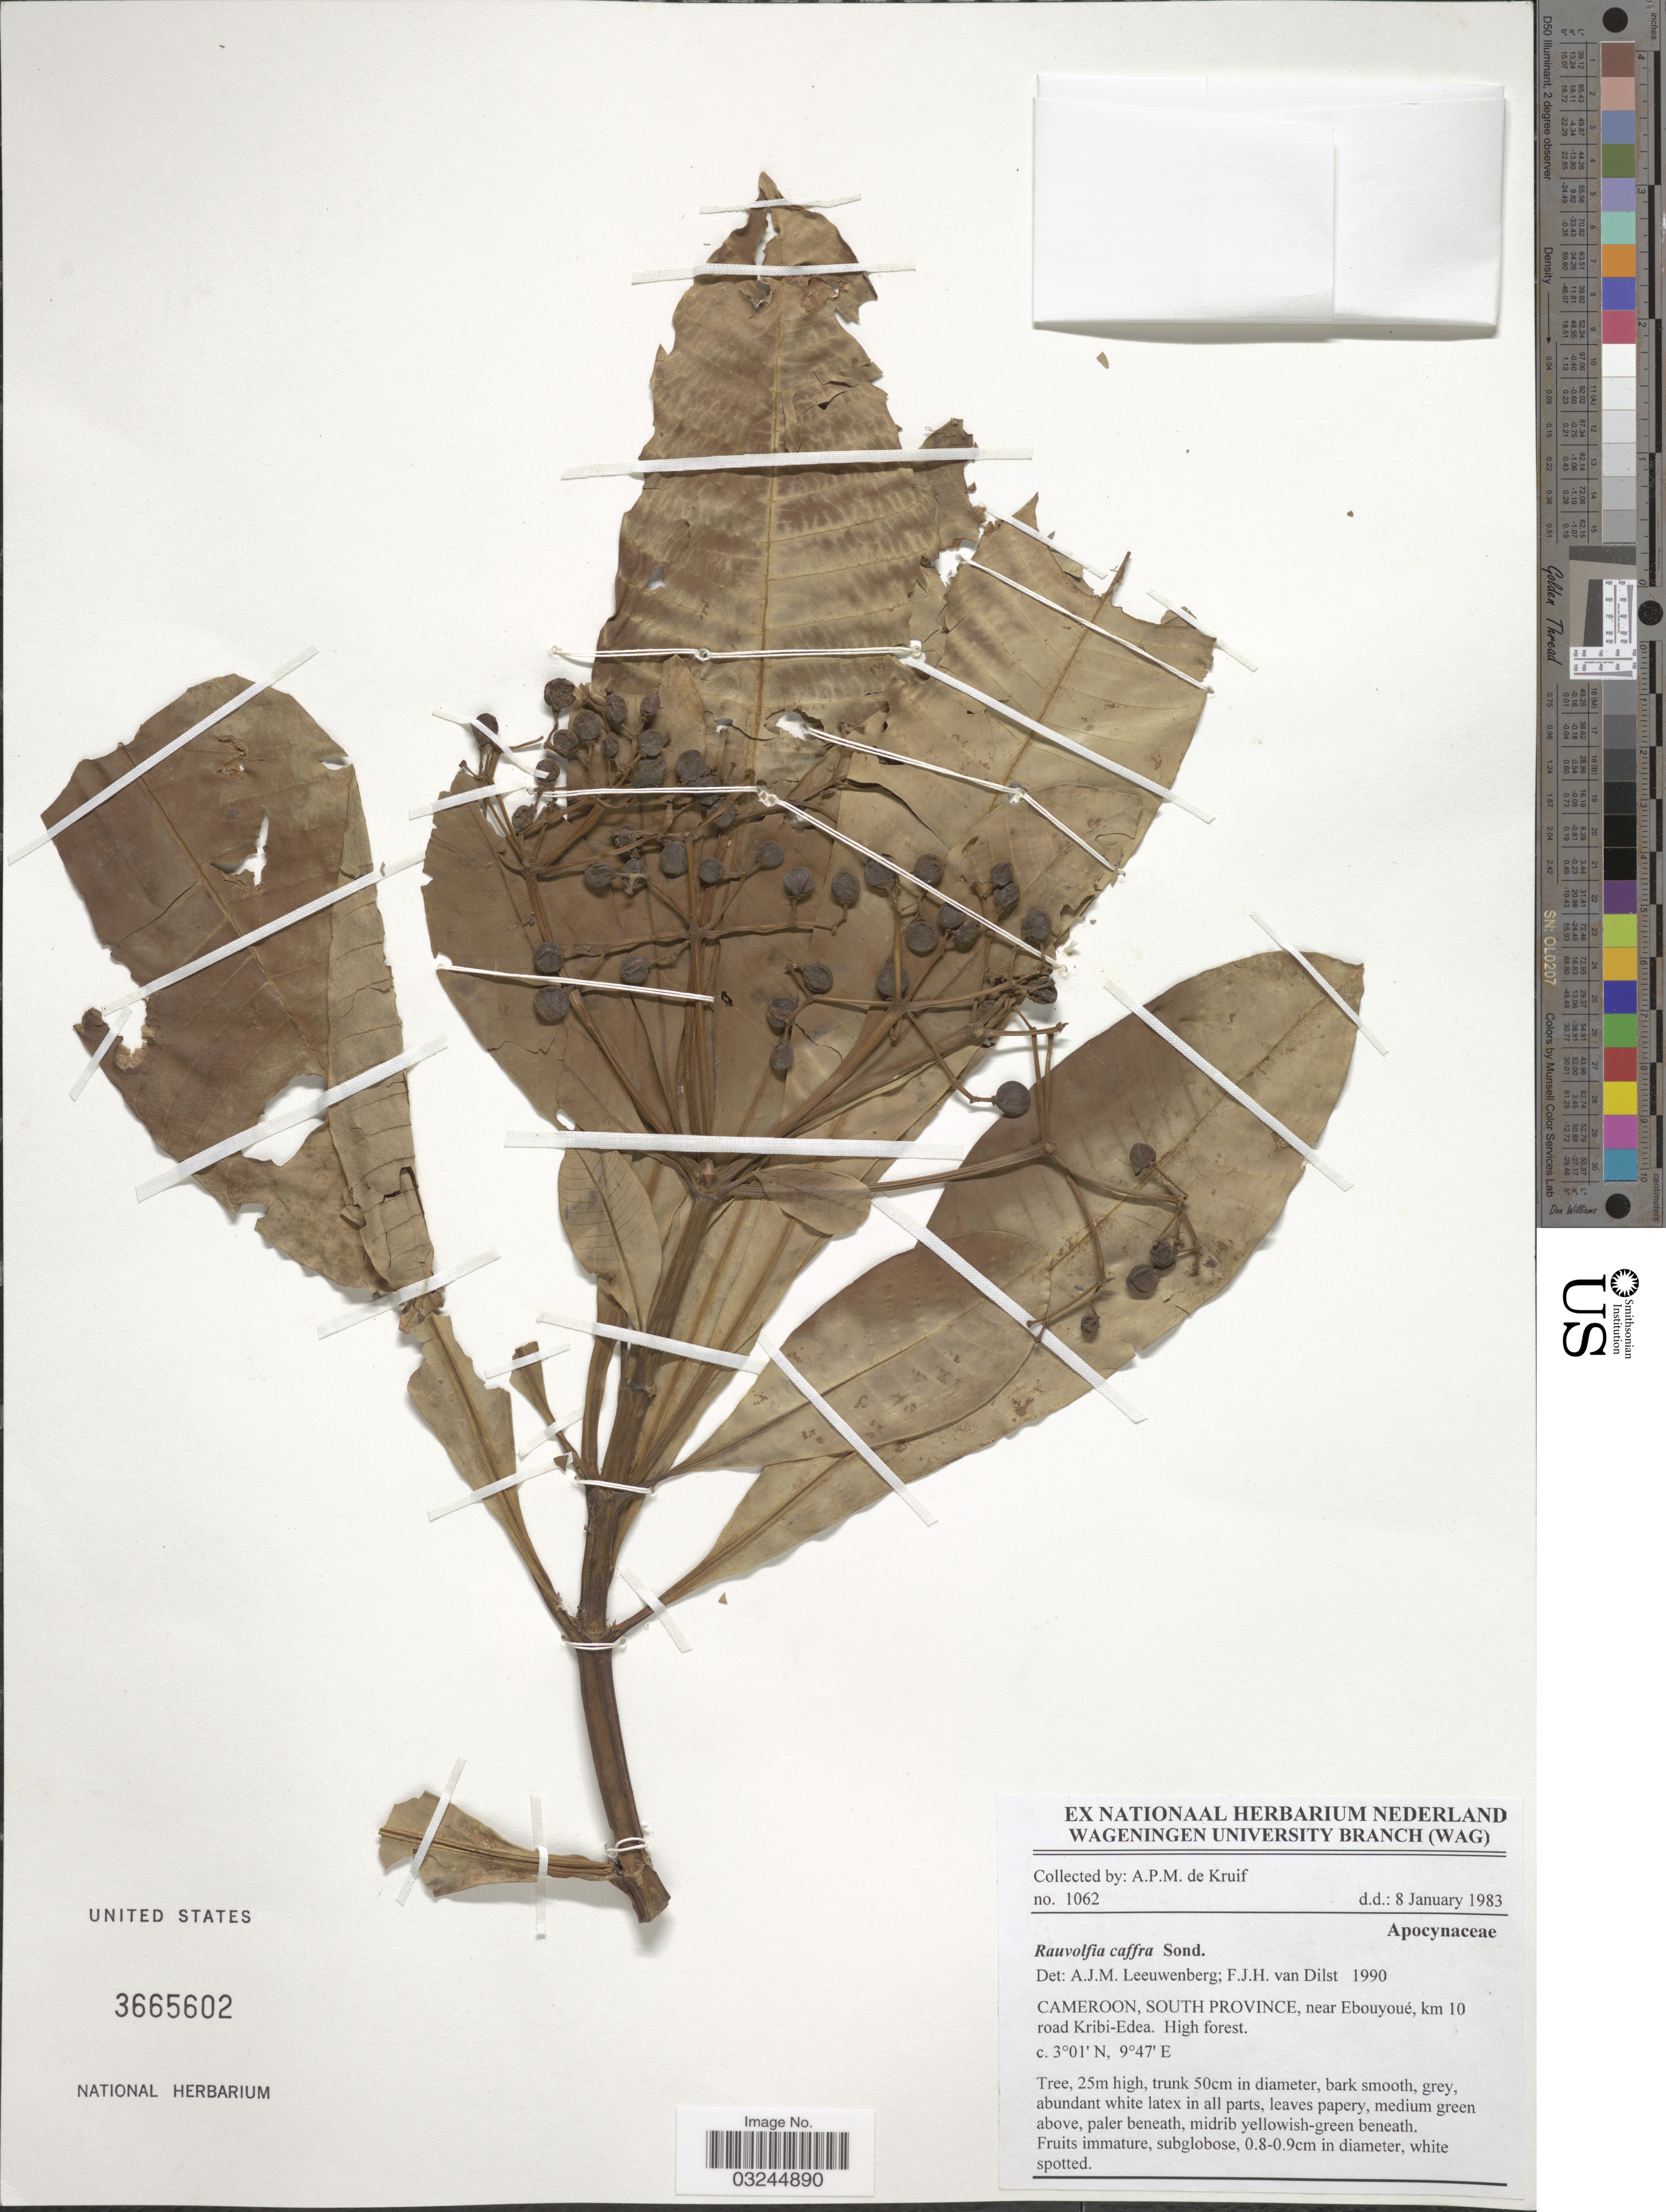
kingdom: Plantae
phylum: Tracheophyta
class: Magnoliopsida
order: Gentianales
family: Apocynaceae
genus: Rauvolfia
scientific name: Rauvolfia caffra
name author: Sond.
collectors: A. P. de Kruif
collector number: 1062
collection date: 1983-01-08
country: Cameroon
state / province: Sud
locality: South Province, near Ebouyoué, km 10 road Kribi-Edea.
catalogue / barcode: US 3665602